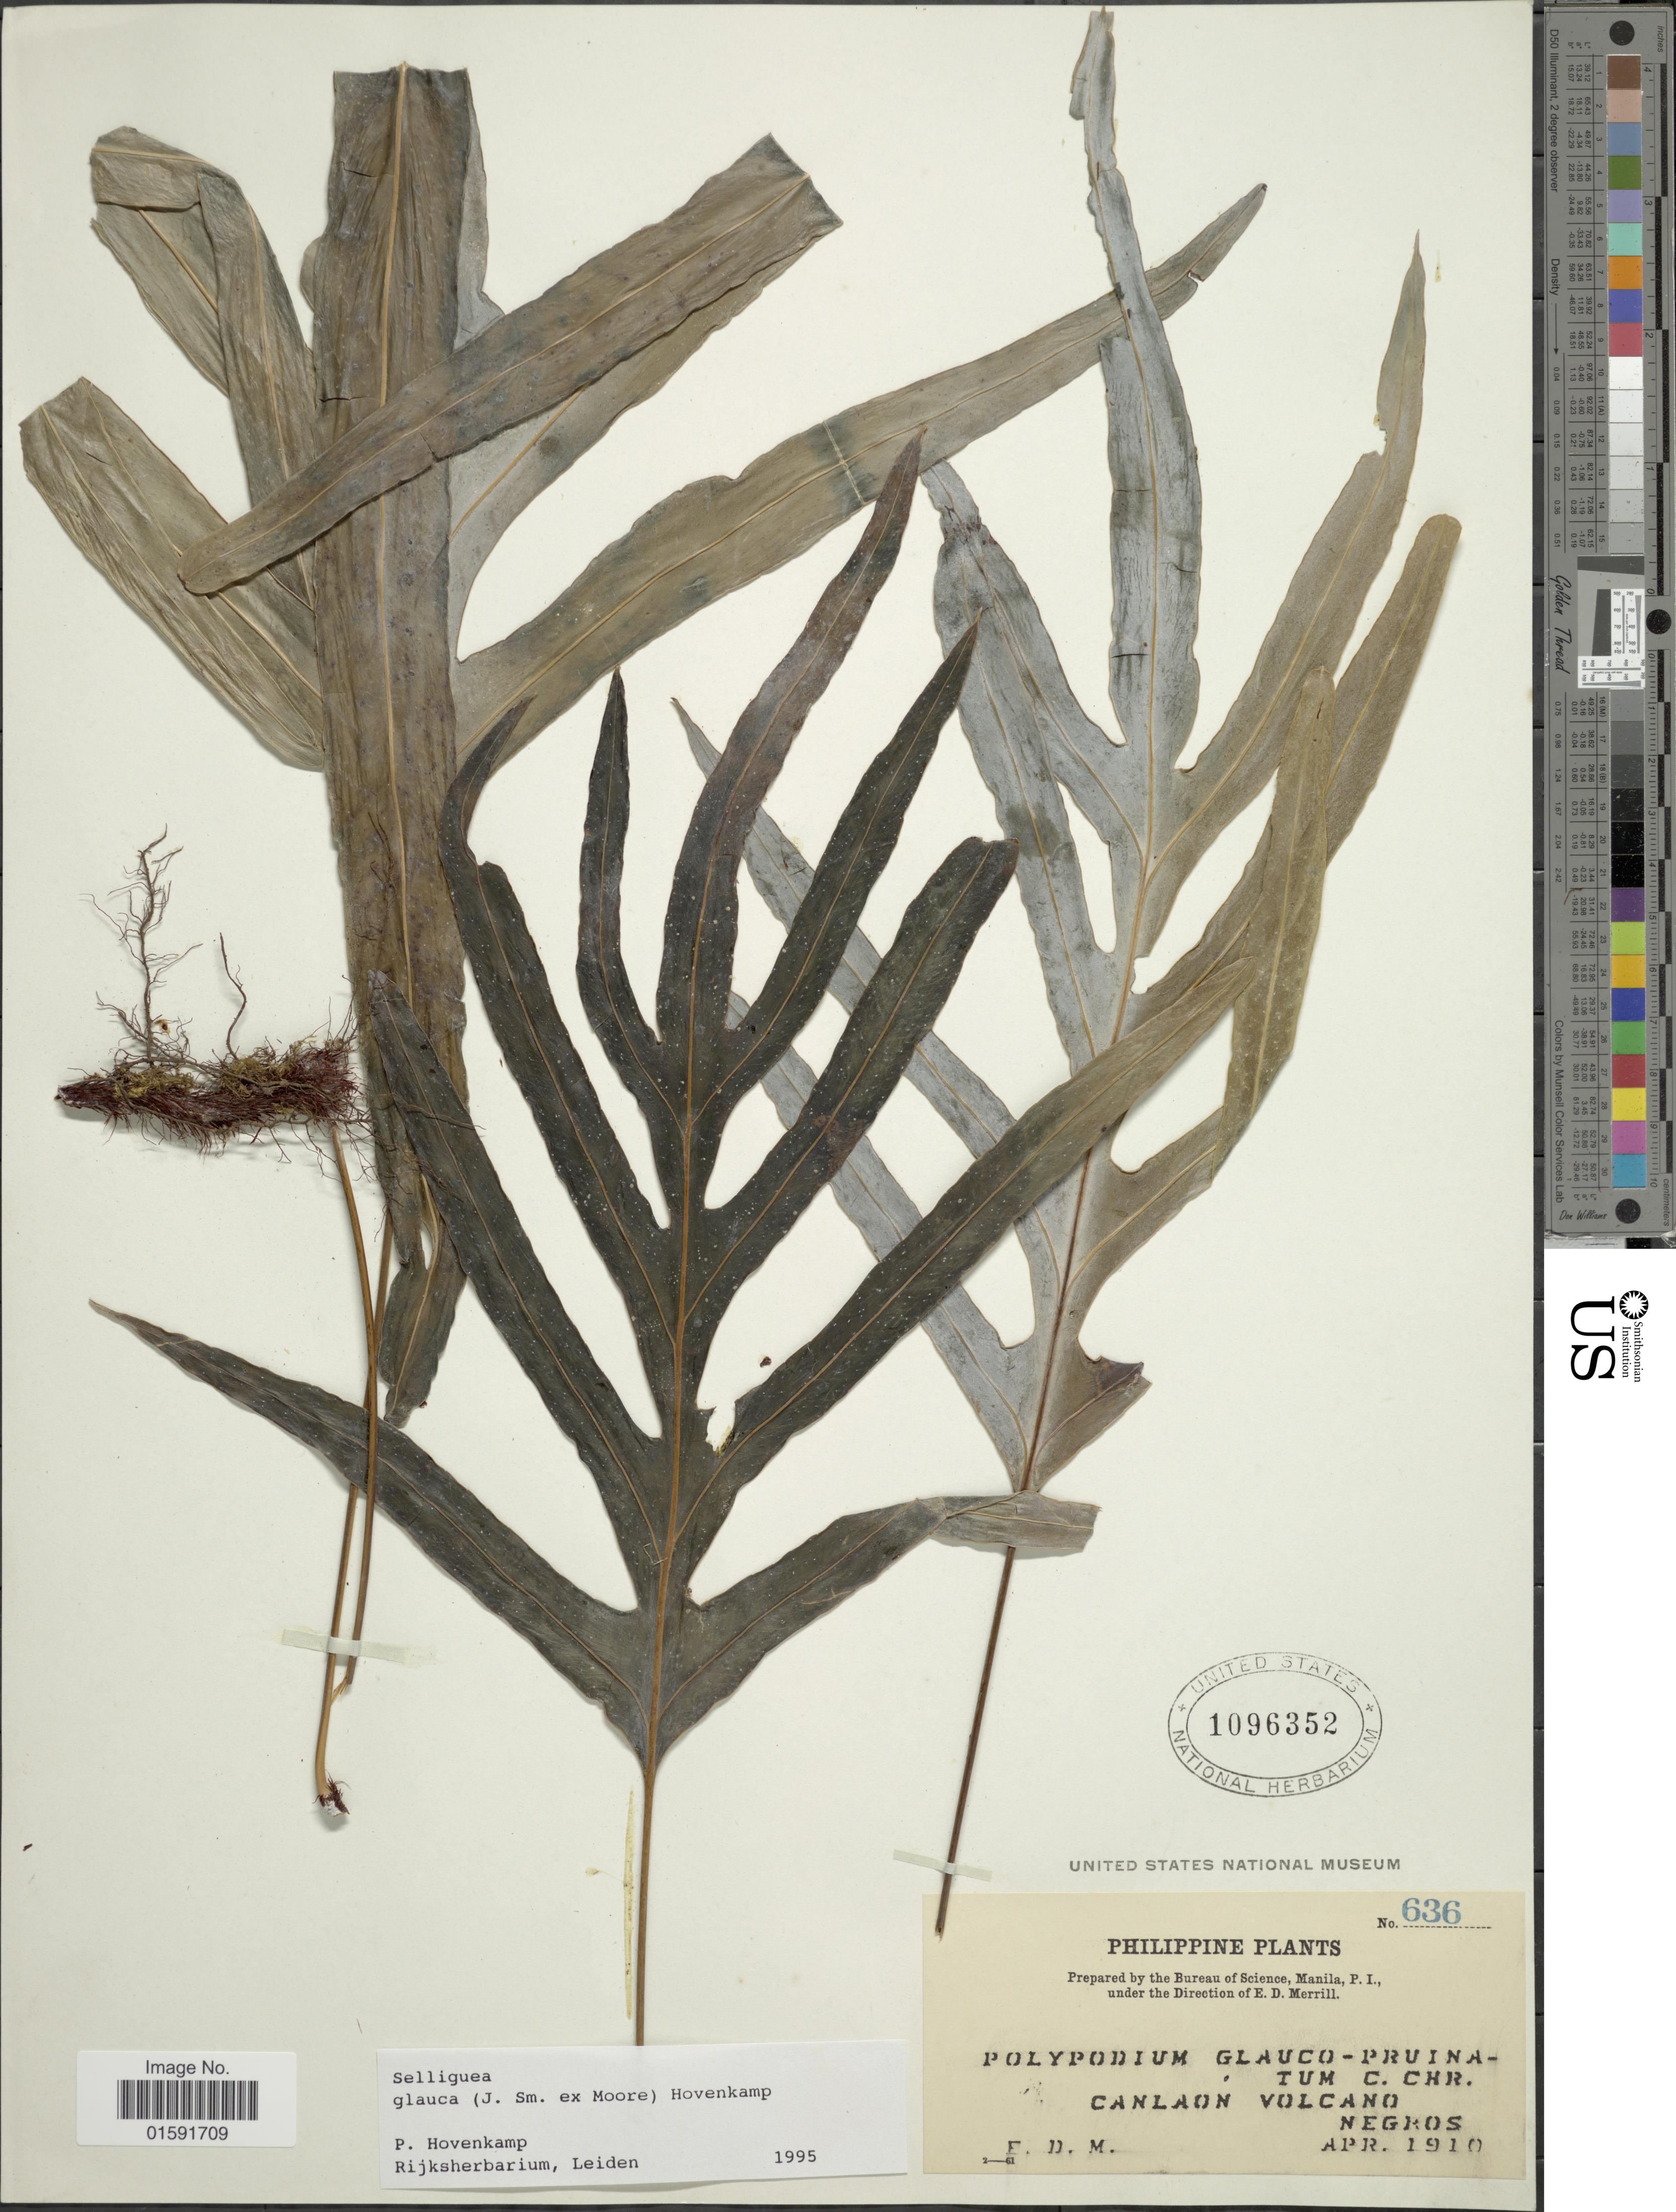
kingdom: Plantae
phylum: Tracheophyta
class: Polypodiopsida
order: Polypodiales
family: Polypodiaceae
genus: Selliguea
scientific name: Selliguea glauca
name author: (J. Sm. ex Brack.) Hovenkamp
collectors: E. D. Merrill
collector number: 636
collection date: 1910-04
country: Philippines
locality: Canlaon volcano, Negros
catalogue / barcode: US 1096352